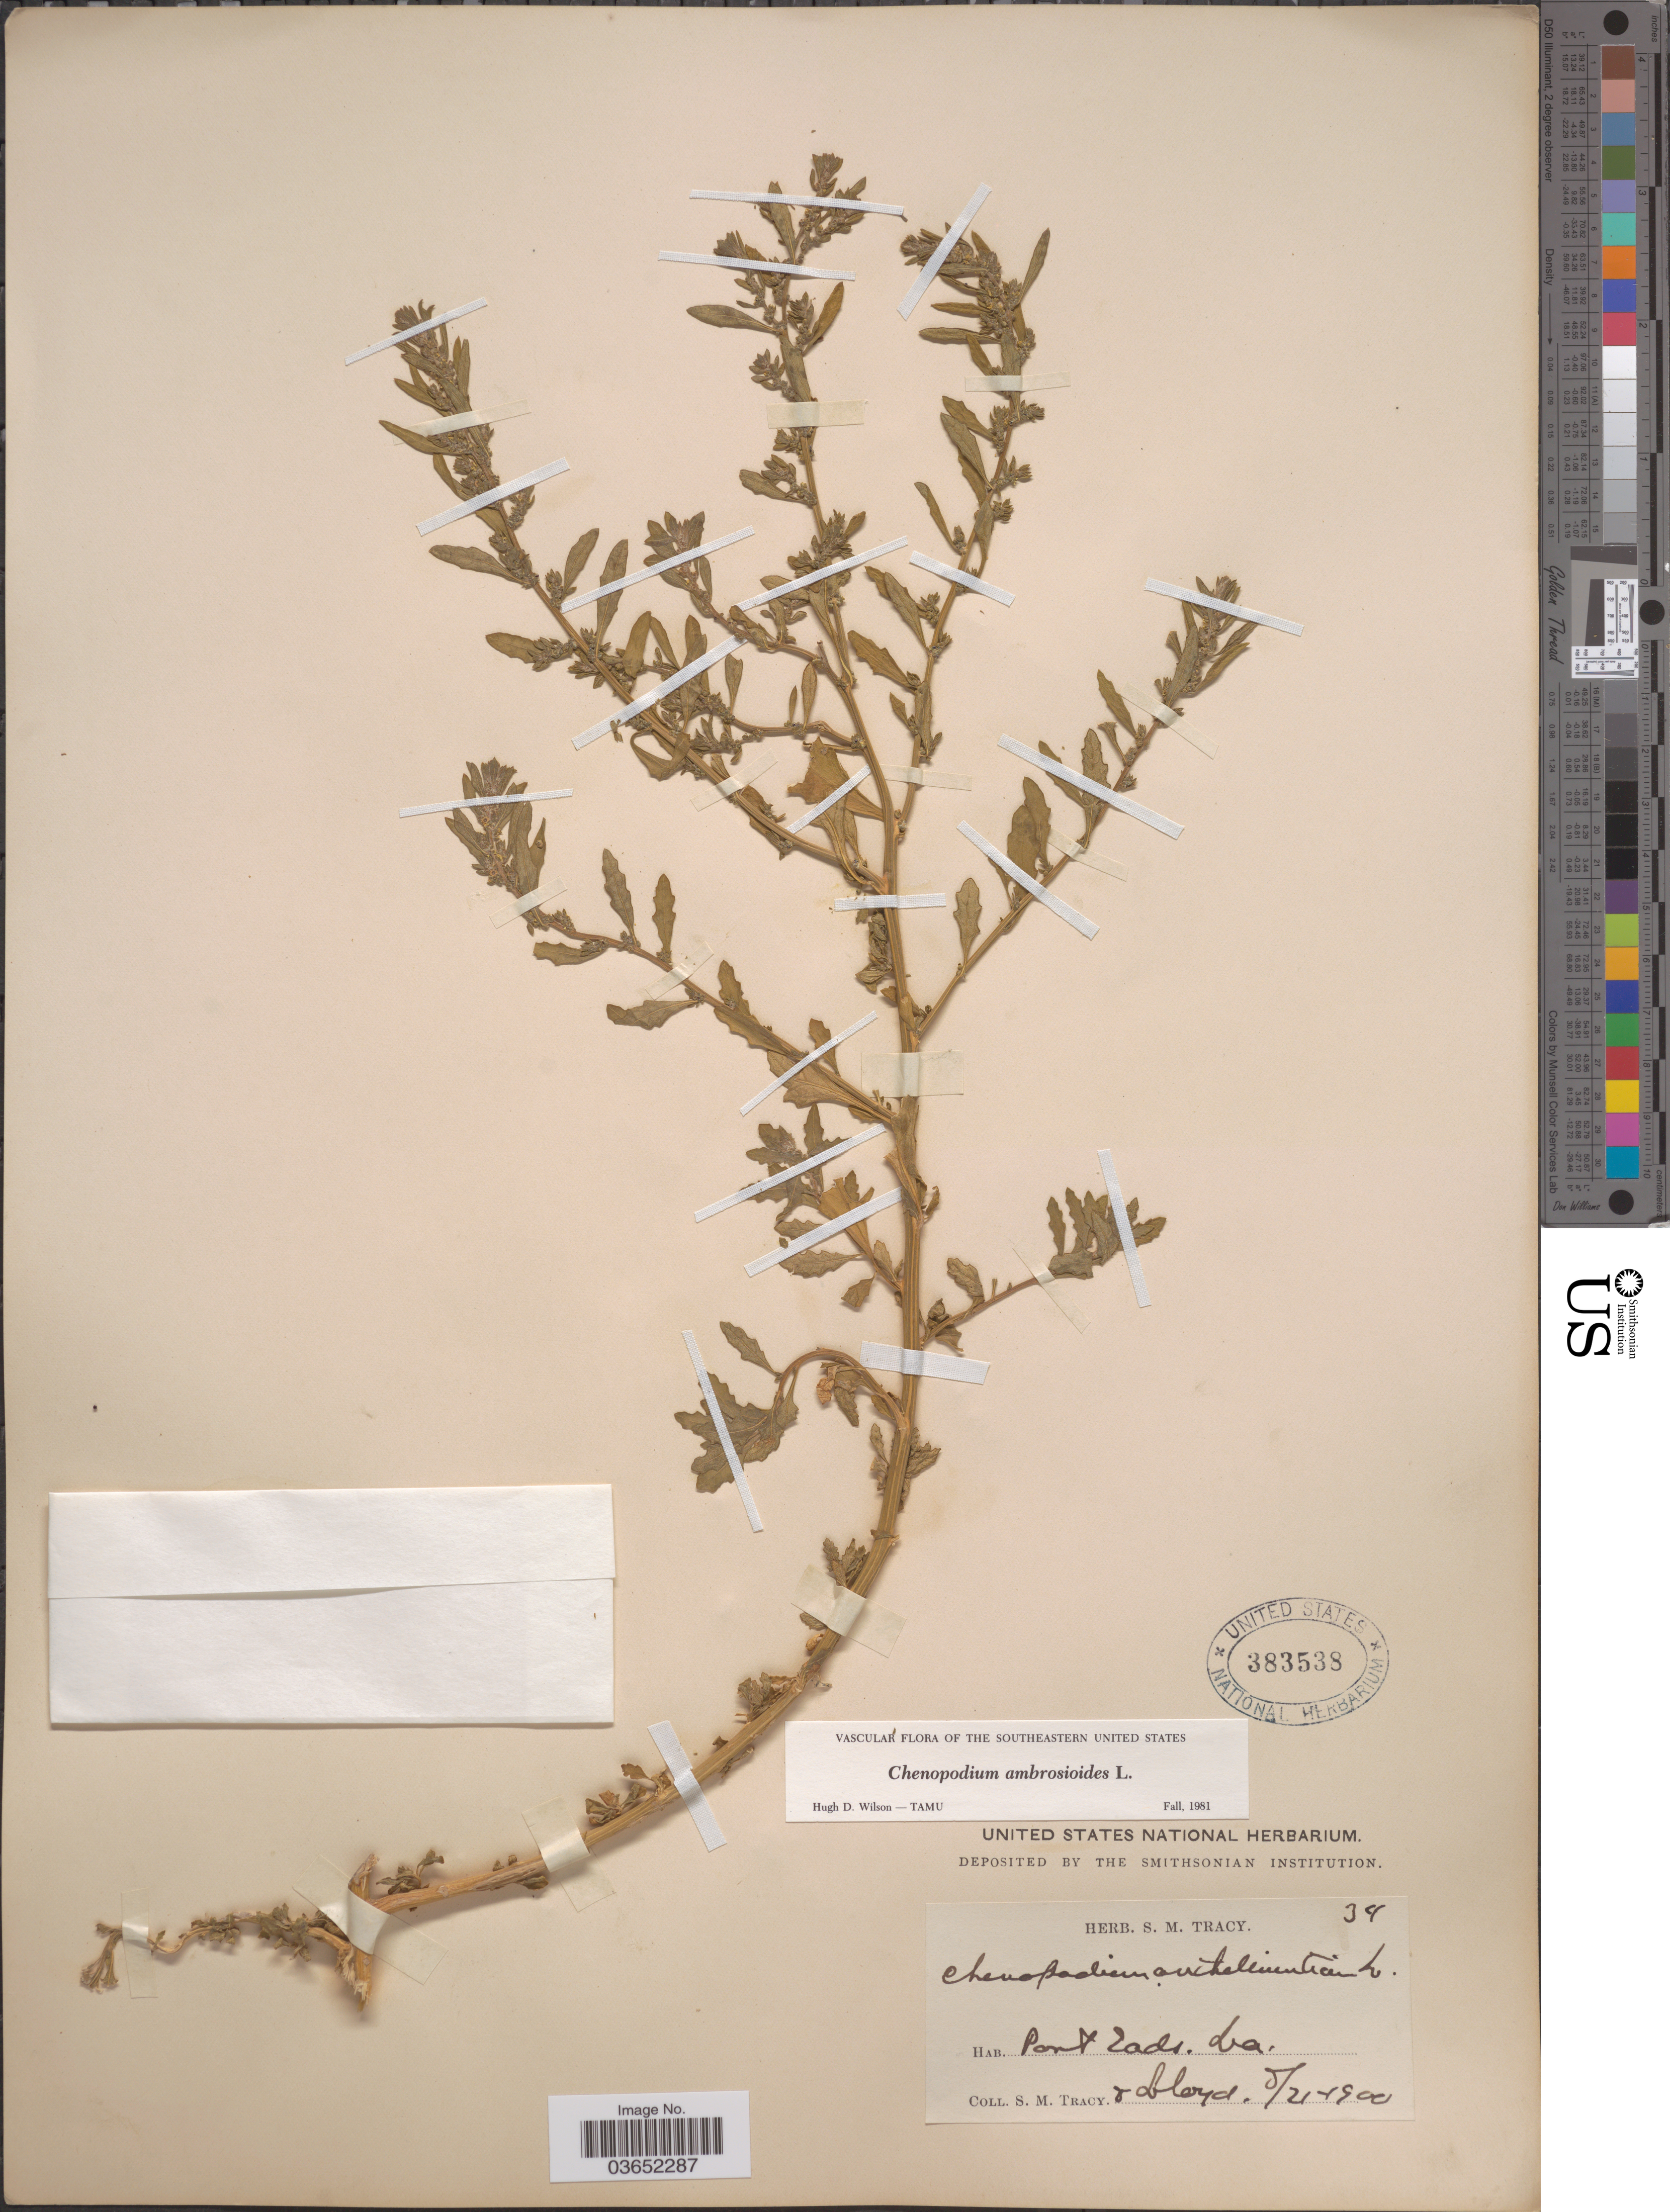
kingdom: Plantae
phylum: Tracheophyta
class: Magnoliopsida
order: Caryophyllales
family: Amaranthaceae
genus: Chenopodium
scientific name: Chenopodium ambrosioides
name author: L.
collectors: S. M. Tracy & -- Lloyd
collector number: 34*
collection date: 1900-05-21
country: United States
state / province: Louisiana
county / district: Plaquemines Parish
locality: Port Eads.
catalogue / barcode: US 383538